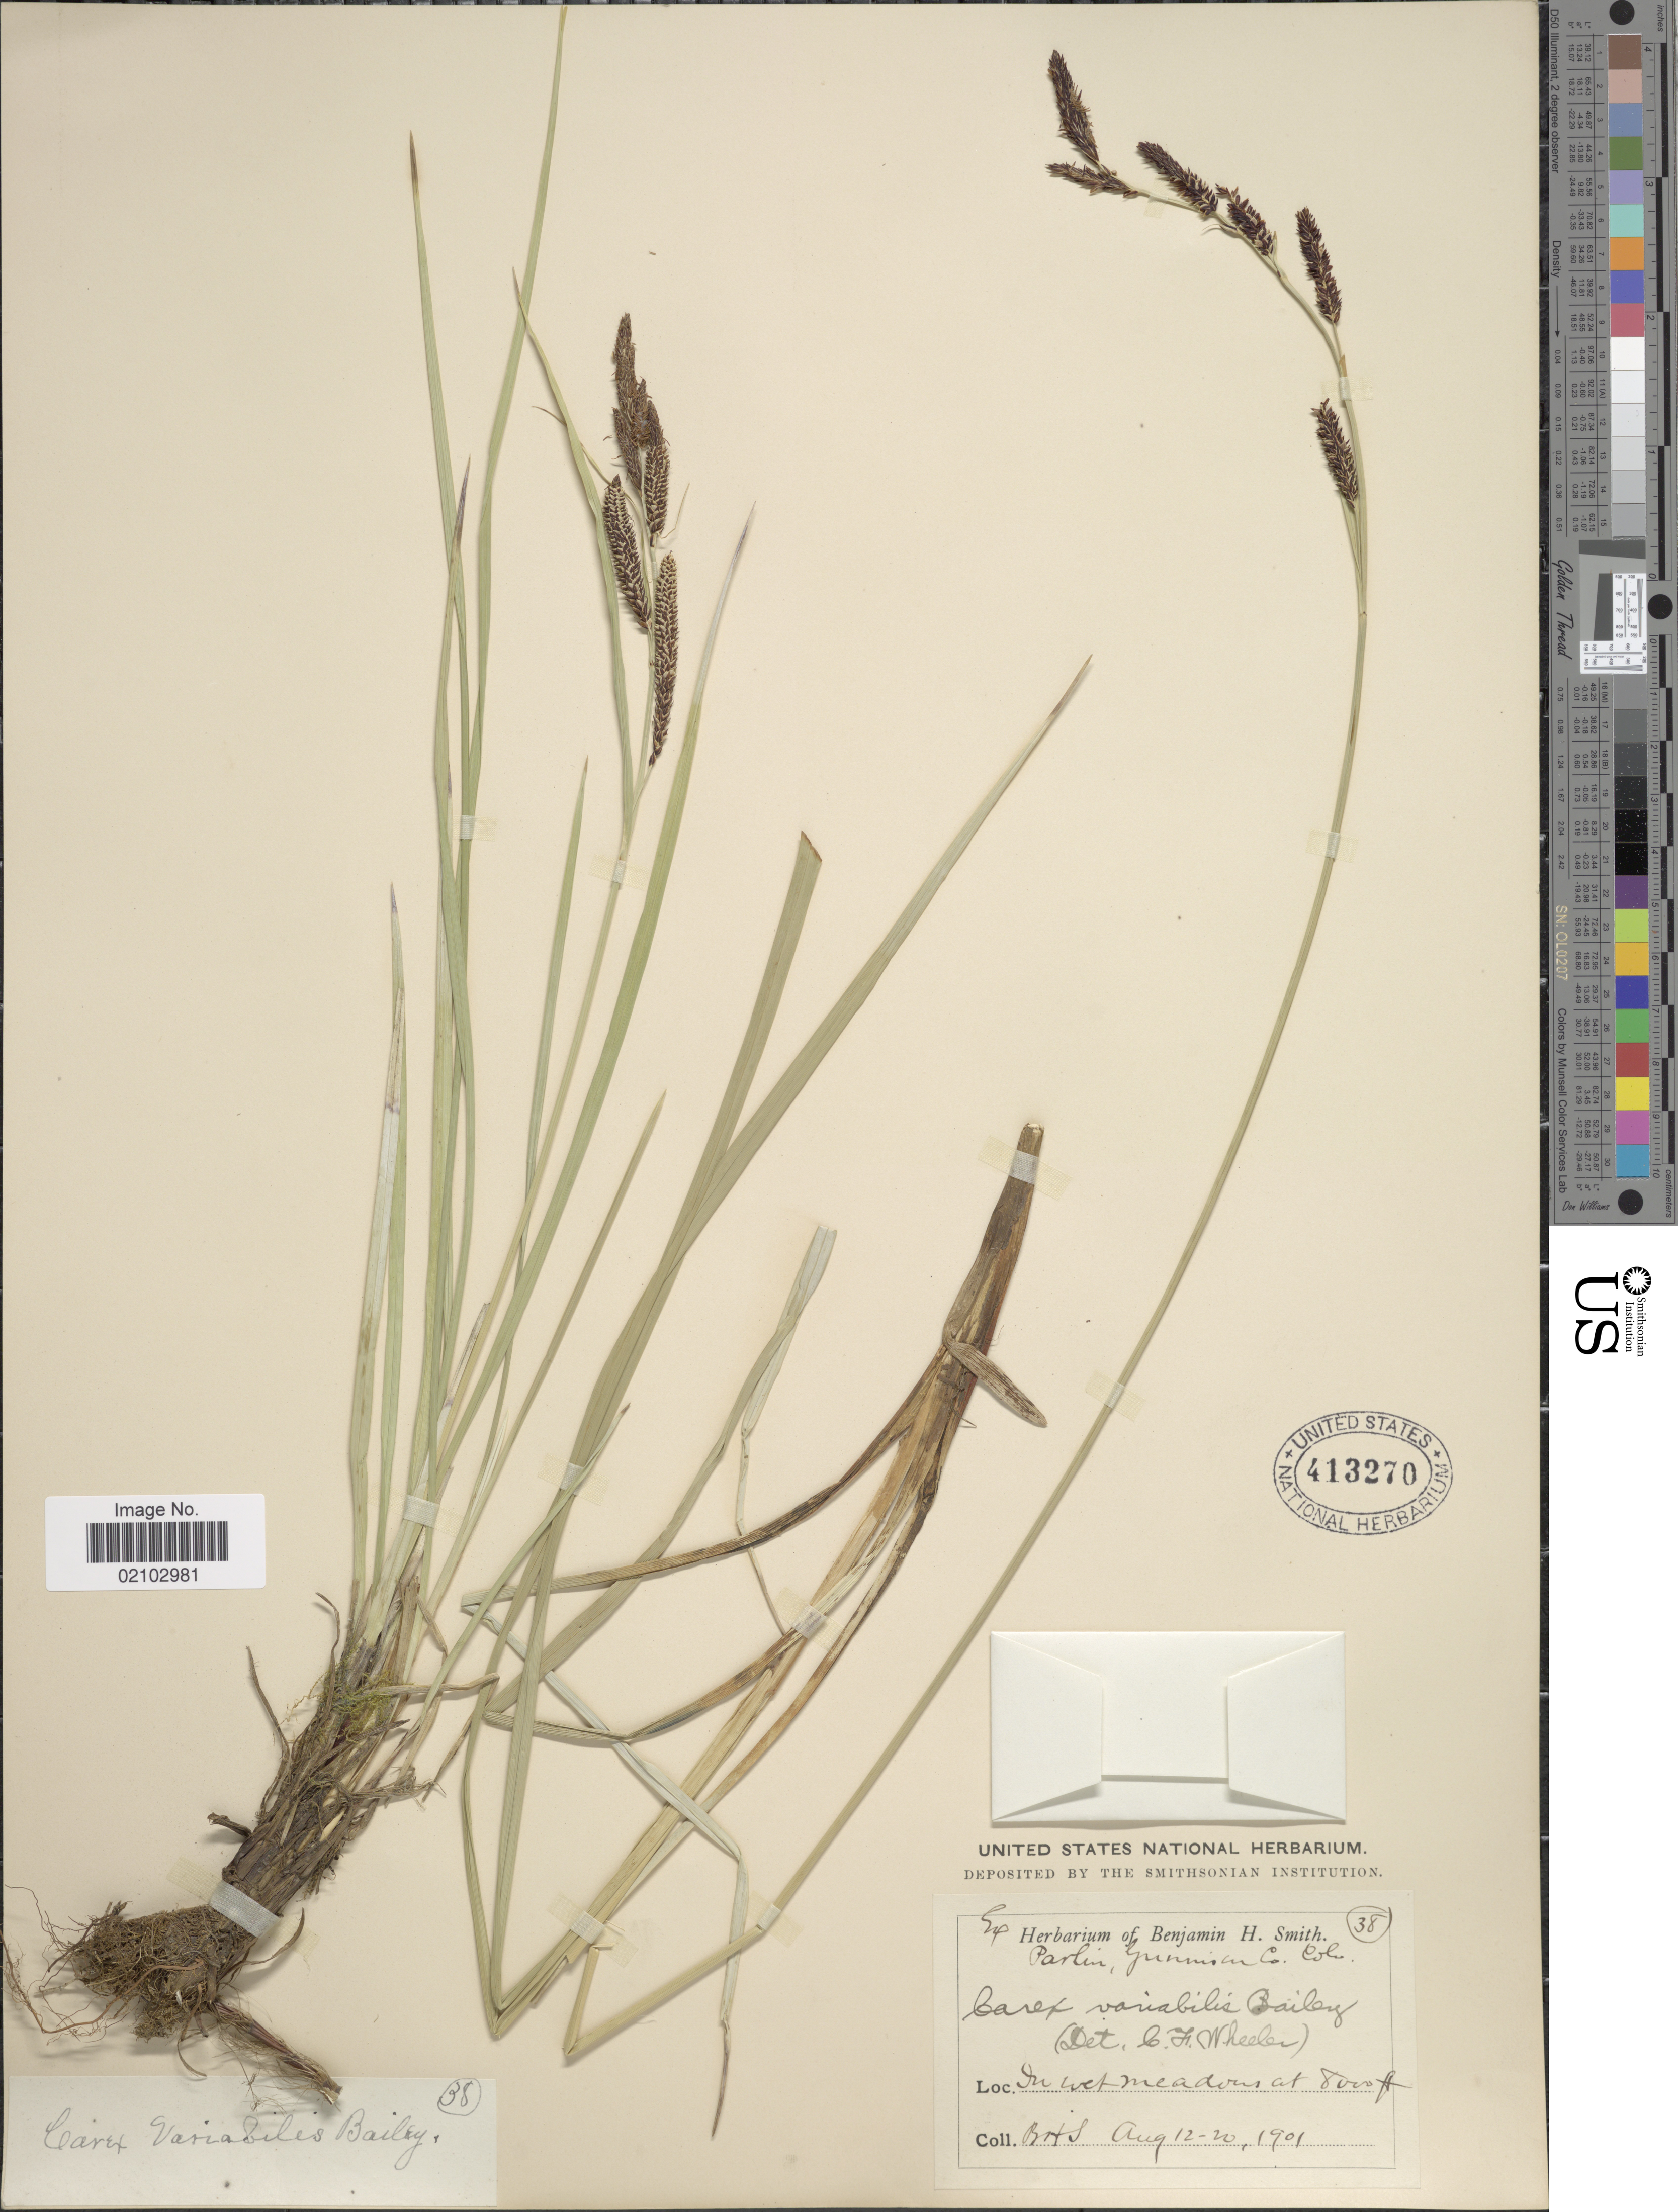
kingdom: Plantae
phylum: Tracheophyta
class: Liliopsida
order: Poales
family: Cyperaceae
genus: Carex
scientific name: Carex aquatilis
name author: Wahlenb.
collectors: B. H. Smith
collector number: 38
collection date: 1901-08-12/1901-08-20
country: United States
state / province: Colorado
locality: Parlin, Gunnison Co., in wet meadow.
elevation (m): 2438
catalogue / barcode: US 413270